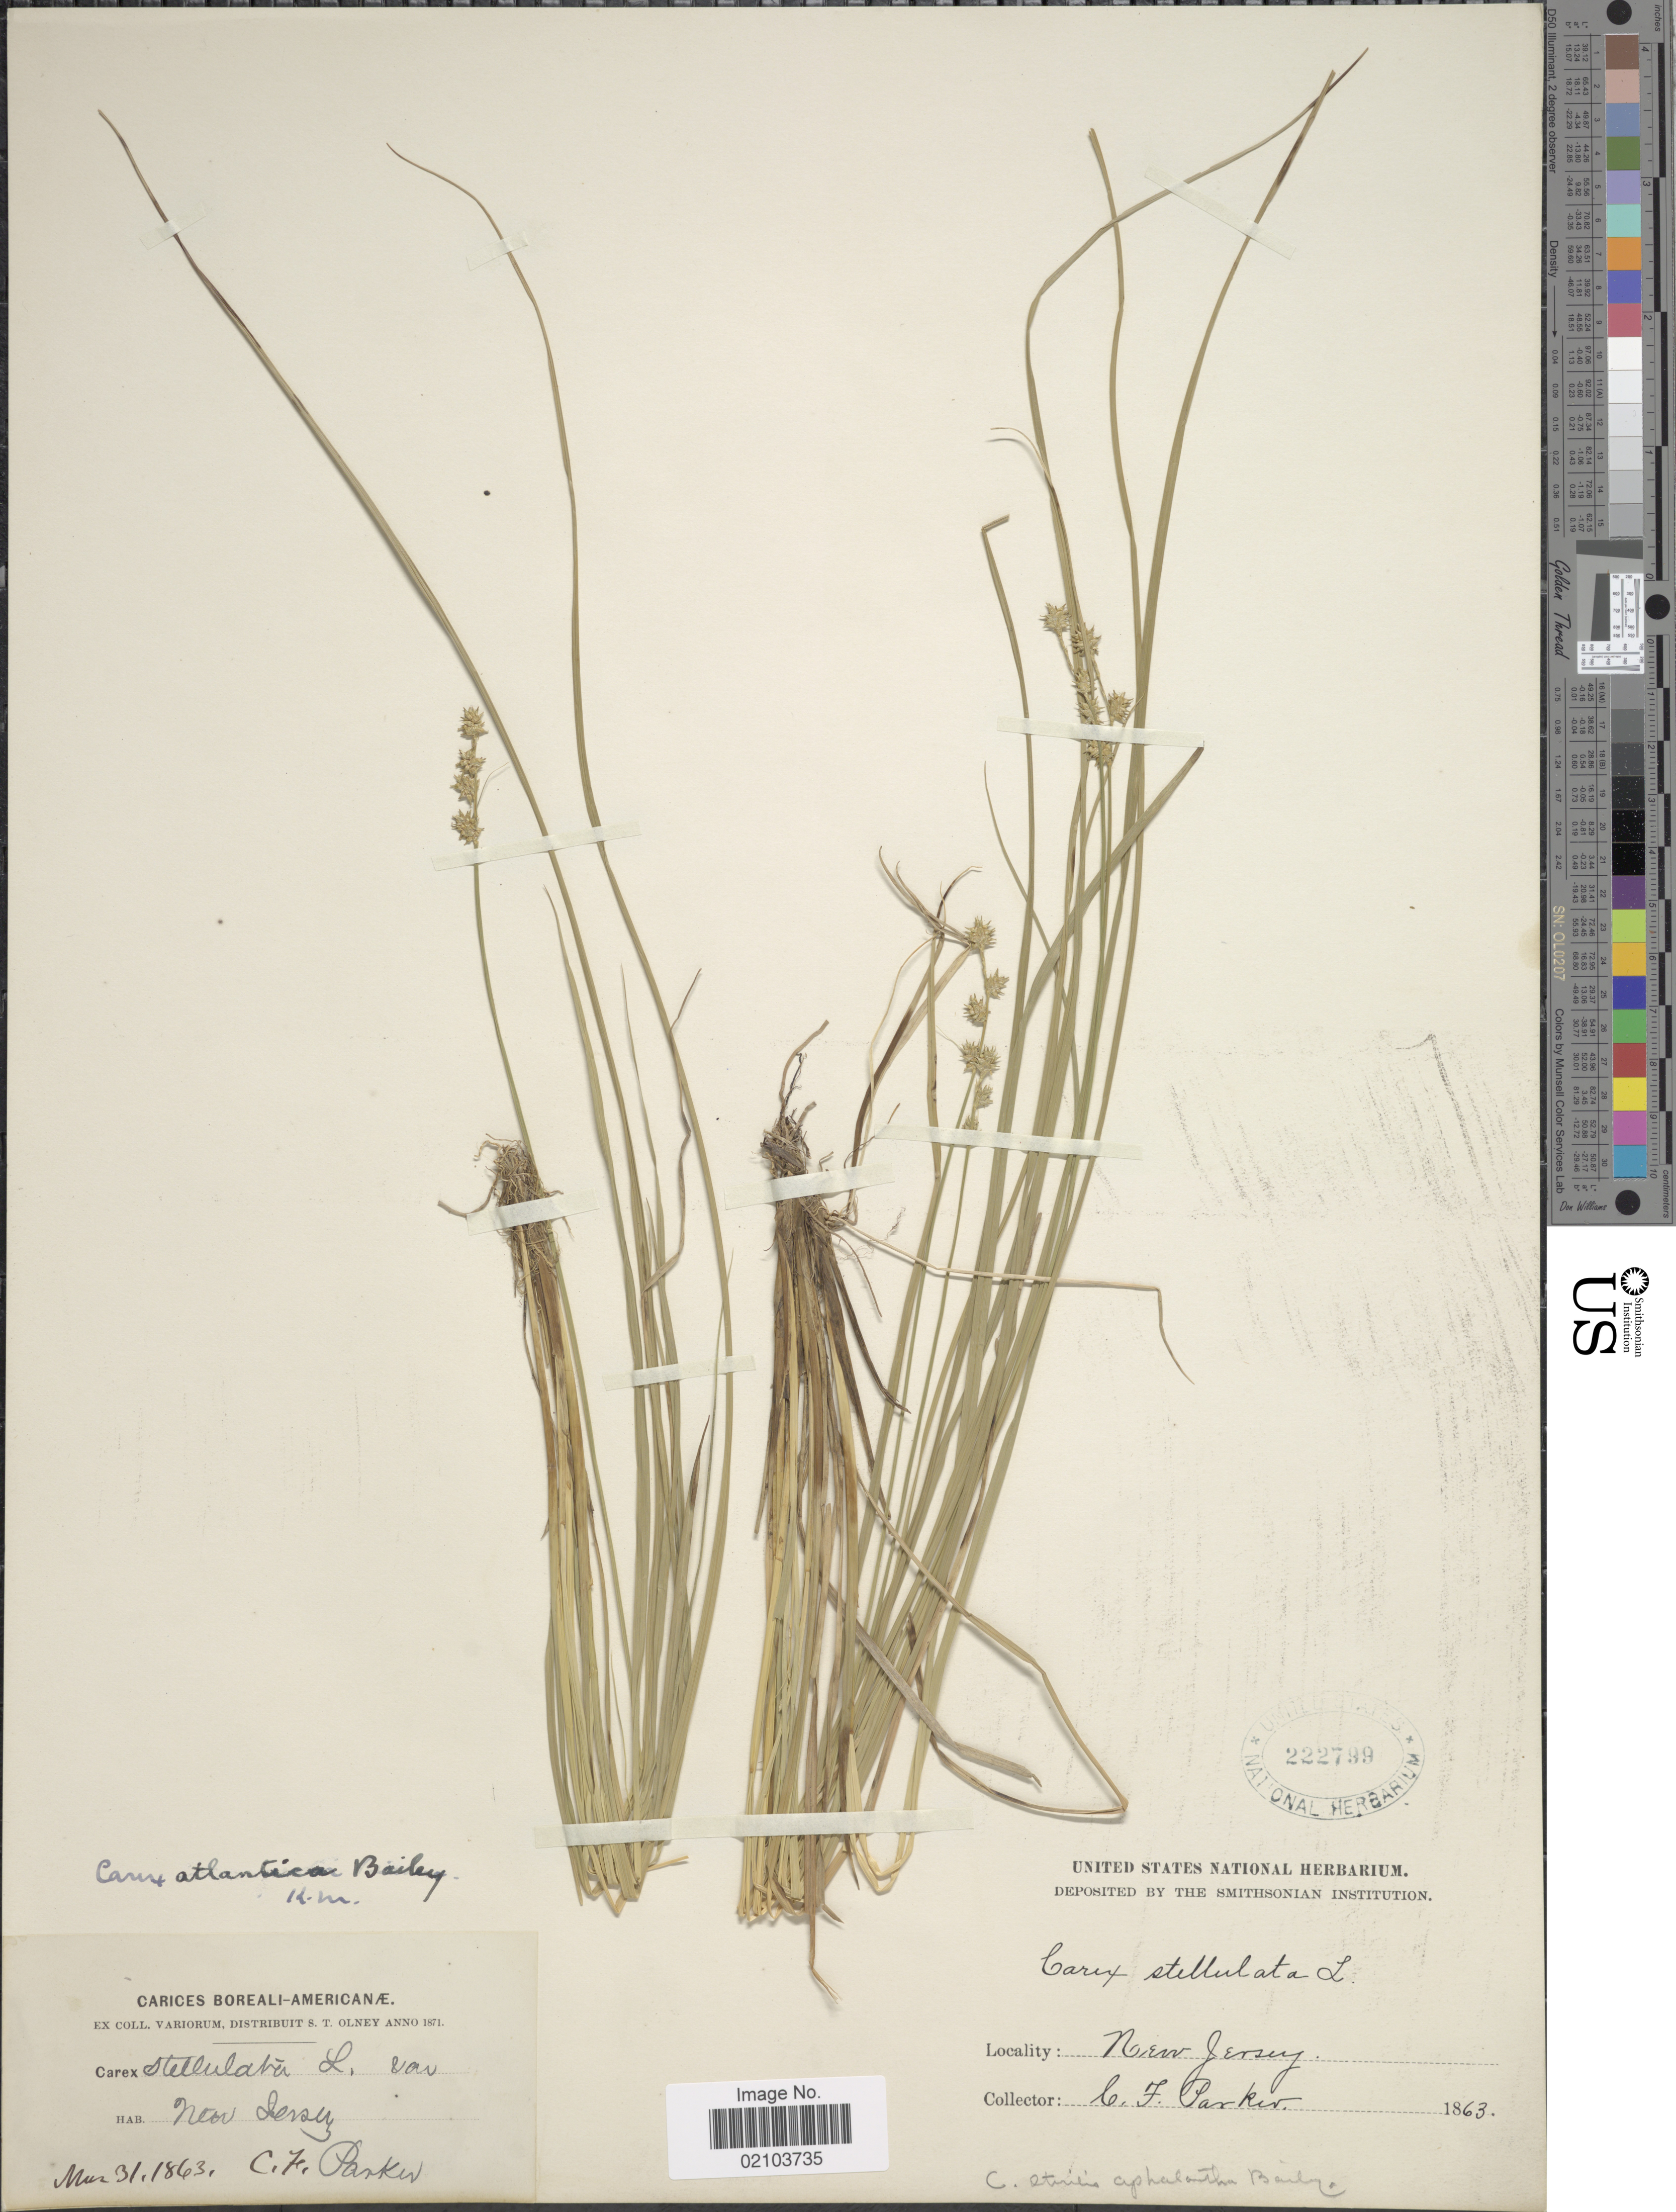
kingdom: Plantae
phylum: Tracheophyta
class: Liliopsida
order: Poales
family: Cyperaceae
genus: Carex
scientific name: Carex atlantica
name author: L.H. Bailey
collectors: C. F. Parker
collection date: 1863-05-31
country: United States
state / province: New Jersey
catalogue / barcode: US 222799